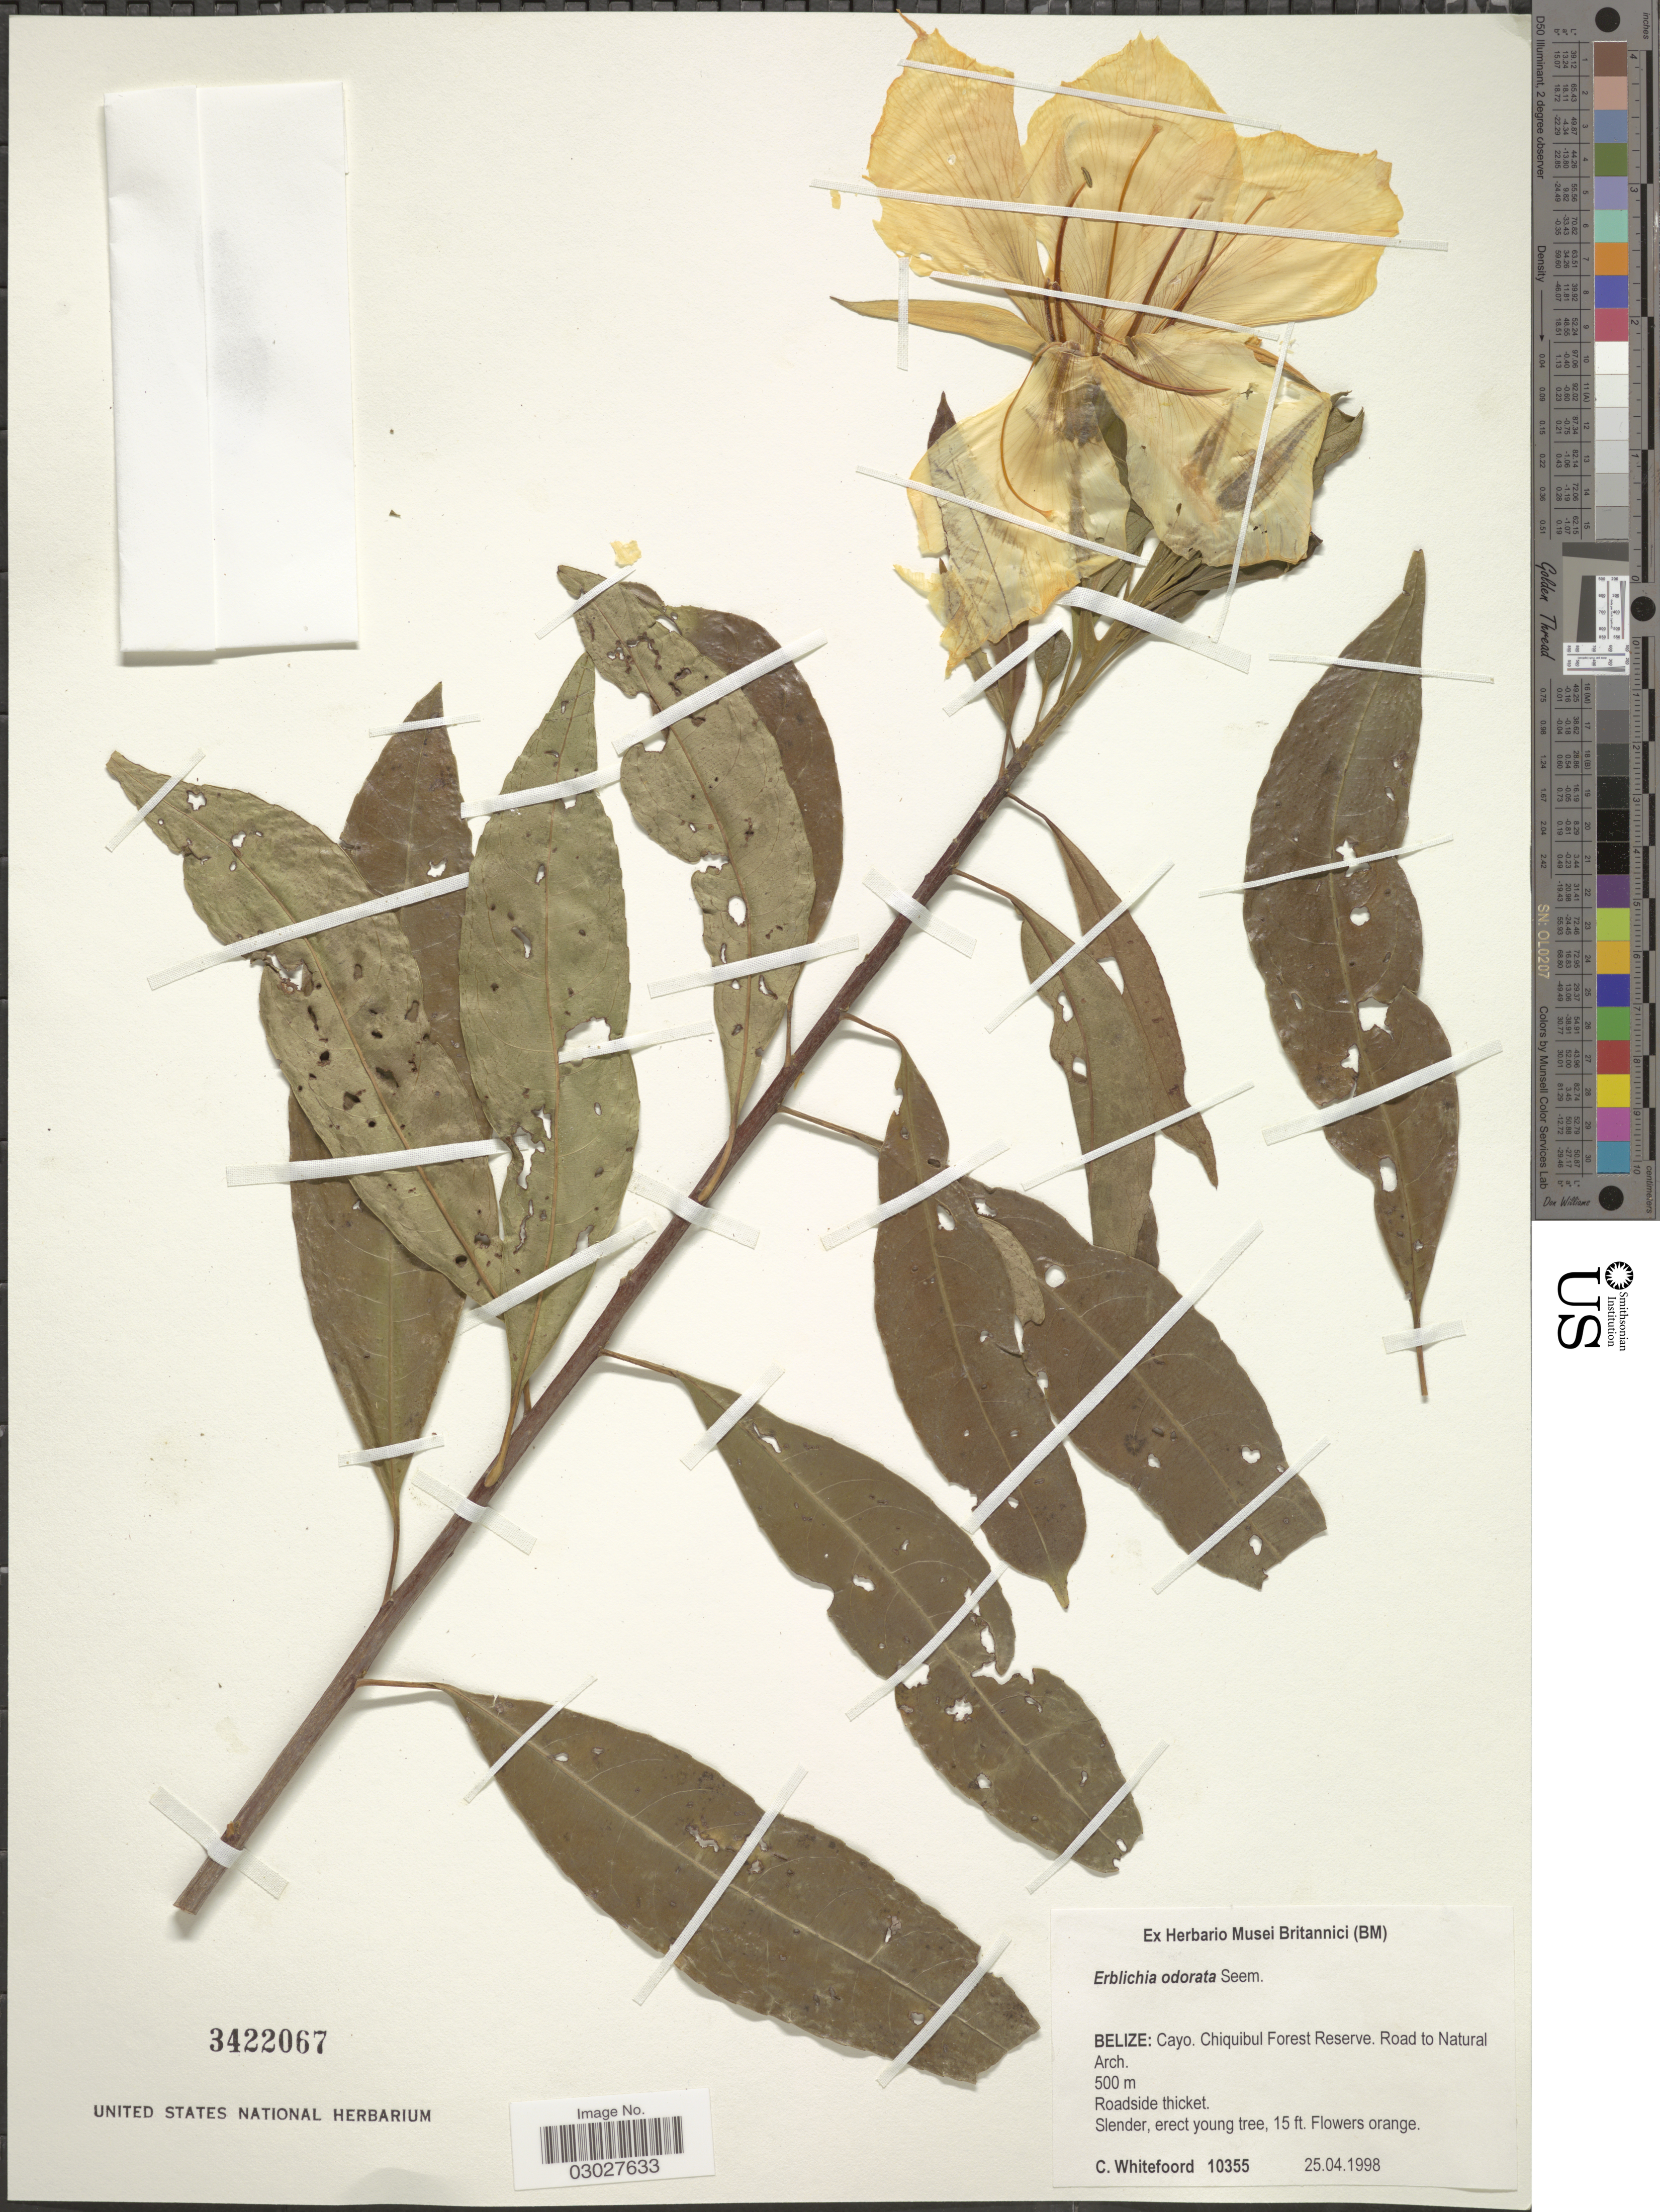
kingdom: Plantae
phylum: Tracheophyta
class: Magnoliopsida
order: Malpighiales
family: Turneraceae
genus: Erblichia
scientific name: Erblichia odorata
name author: Seem.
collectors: C. Whitefoord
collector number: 10355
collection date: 1998-04-25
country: Belize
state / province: Cayo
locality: Chiquibul Forest Reserve. Road to Natural Arch.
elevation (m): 500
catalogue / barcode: US 3422067